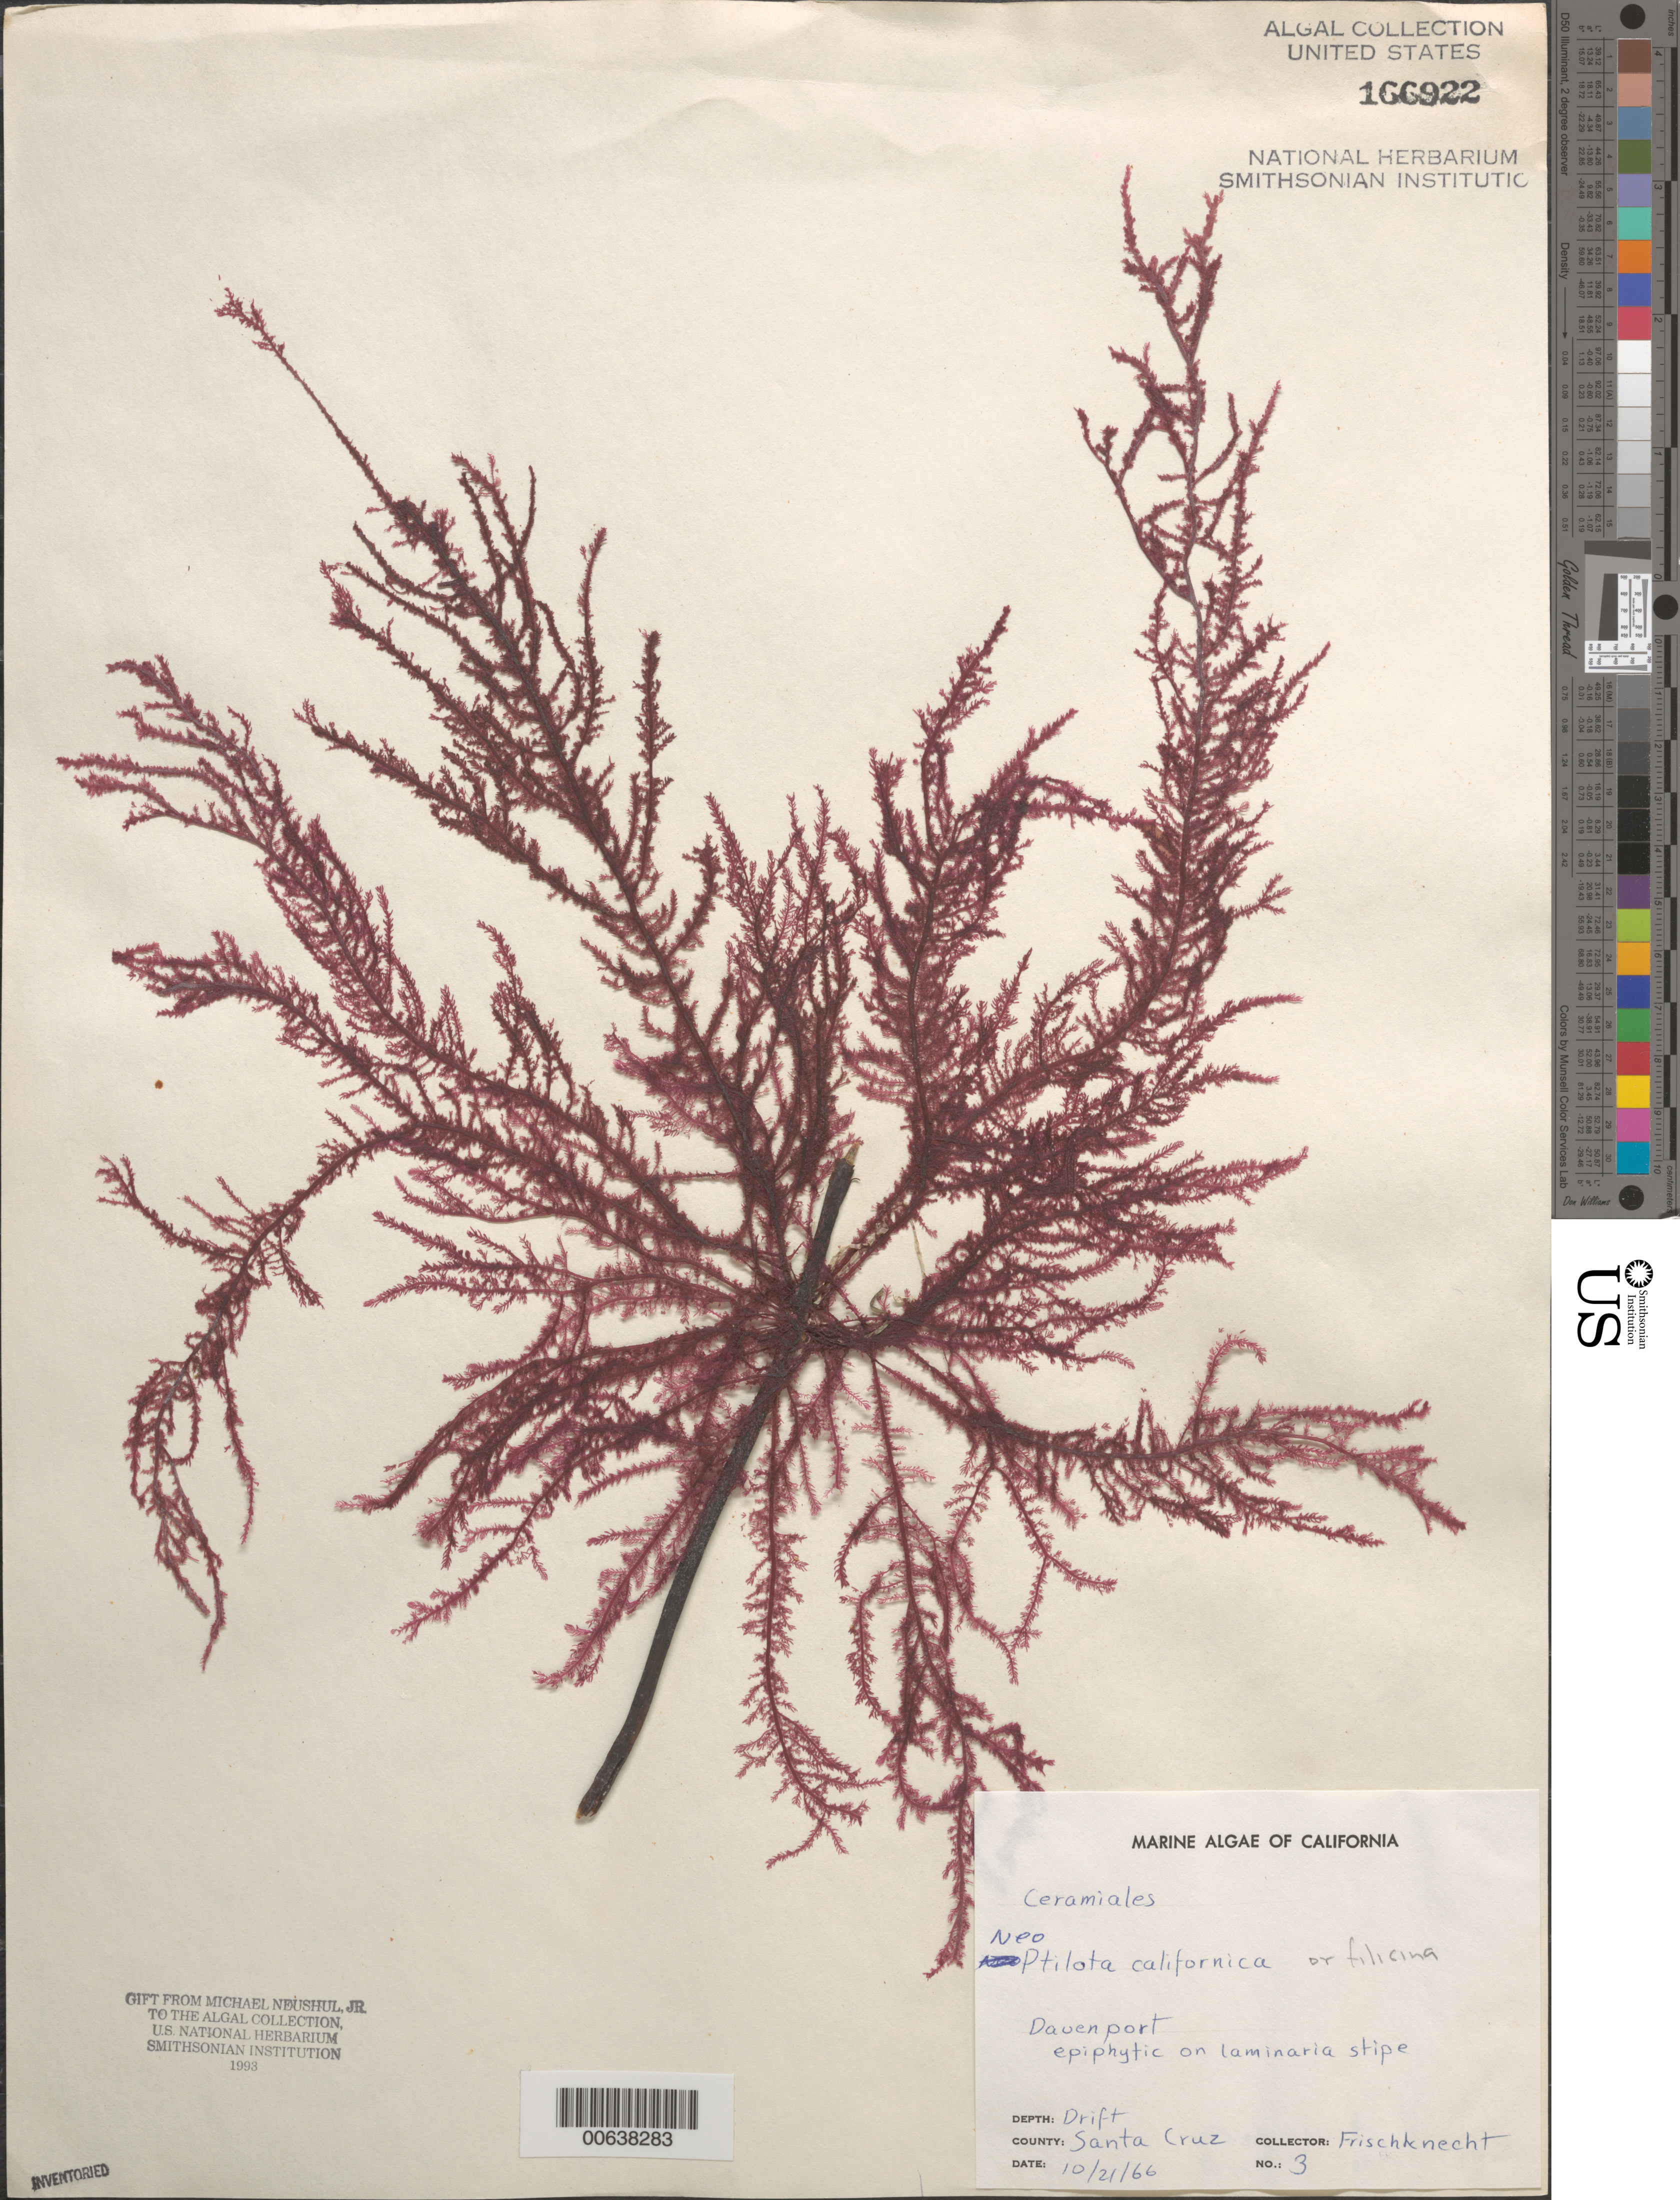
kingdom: Plantae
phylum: Rhodophyta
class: Florideophyceae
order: Ceramiales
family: Wrangeliaceae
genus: Ptilota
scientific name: Ptilota densa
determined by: Algae name updating Project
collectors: -. Frischknecht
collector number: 3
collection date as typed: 21 Oct 1966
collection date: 1966-10-21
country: United States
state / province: California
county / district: Santa Cruz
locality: Davenport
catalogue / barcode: US 166922